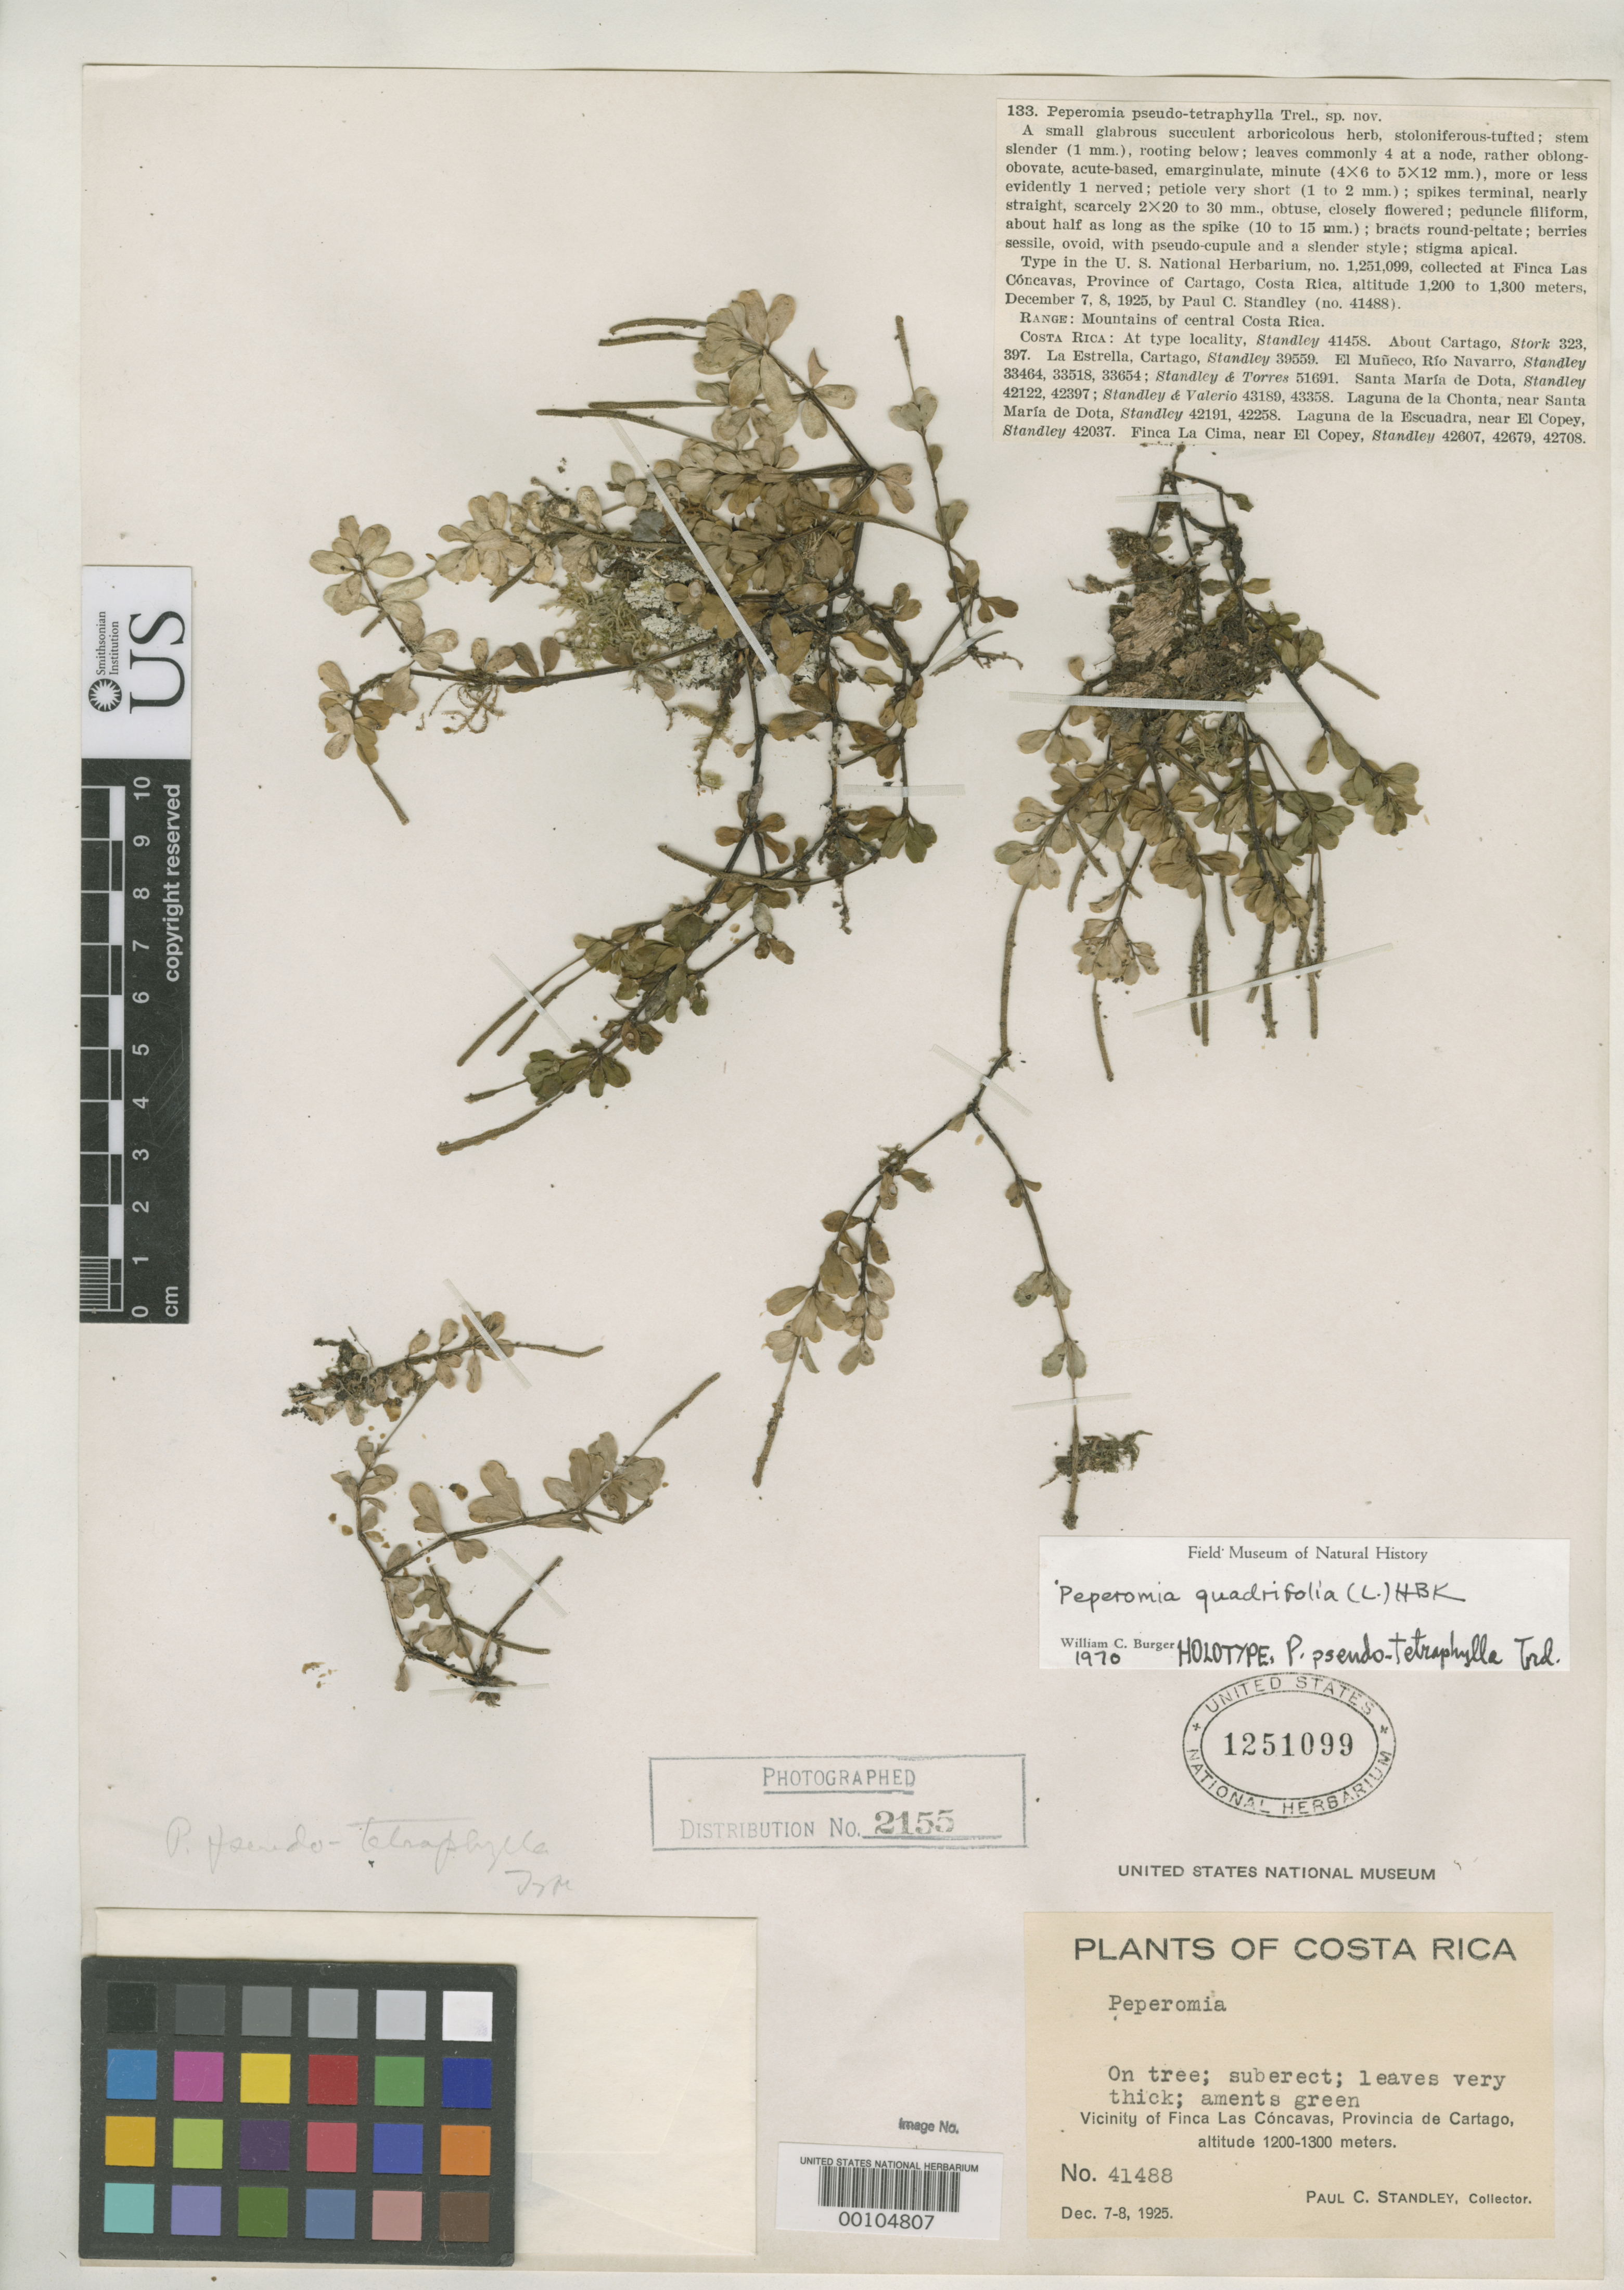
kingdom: Plantae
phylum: Tracheophyta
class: Magnoliopsida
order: Piperales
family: Piperaceae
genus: Peperomia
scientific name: Peperomia pseudotetraphylla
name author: Trel.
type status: Holotype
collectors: P. C. Standley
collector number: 41488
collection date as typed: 07 Dec 1925 to 08 Dec 1925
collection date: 1925-12-07/1925-12-08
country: Costa Rica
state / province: Cartago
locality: Finca Las Concavas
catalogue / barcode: US 1251099